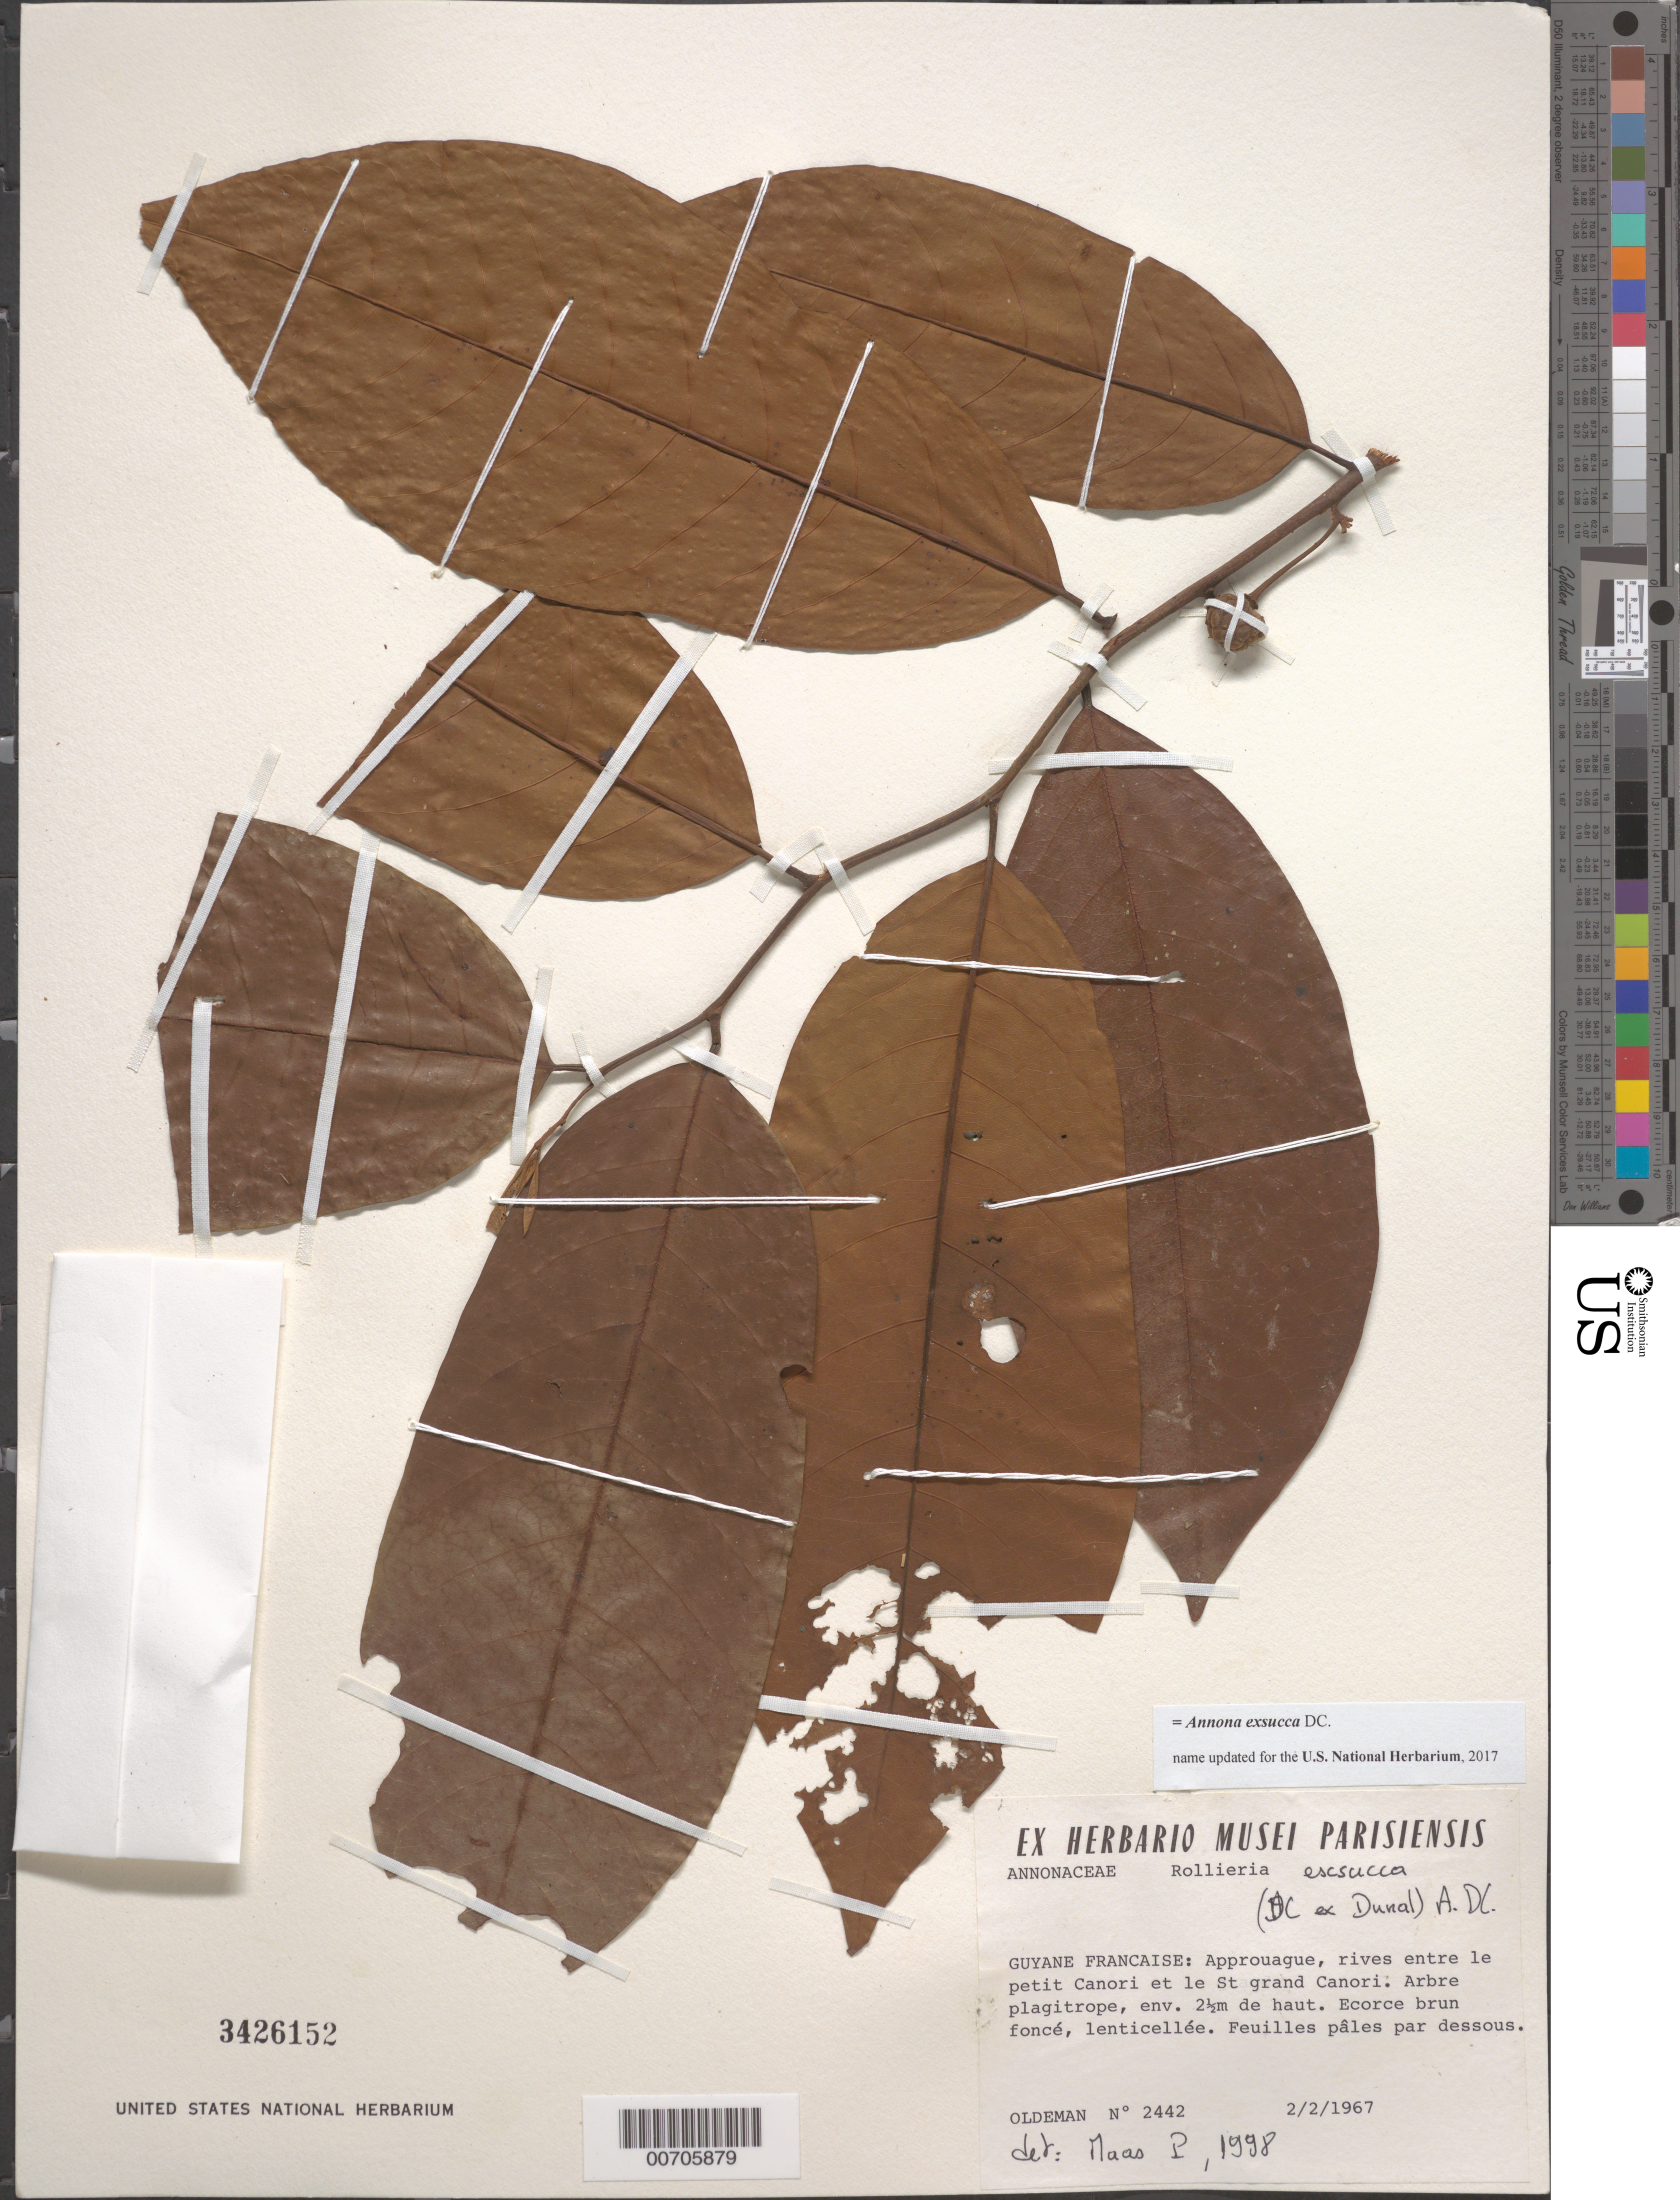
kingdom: Plantae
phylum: Tracheophyta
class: Magnoliopsida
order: Magnoliales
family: Annonaceae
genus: Annona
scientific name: Annona exsucca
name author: DC. ex Dunal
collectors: R. Oldeman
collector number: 2442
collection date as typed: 2-Feb-67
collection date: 1967-02-02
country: French Guiana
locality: Rives de l'Approuague entre le St petit Cañori & la St Grand Cañori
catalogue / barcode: US 3426152